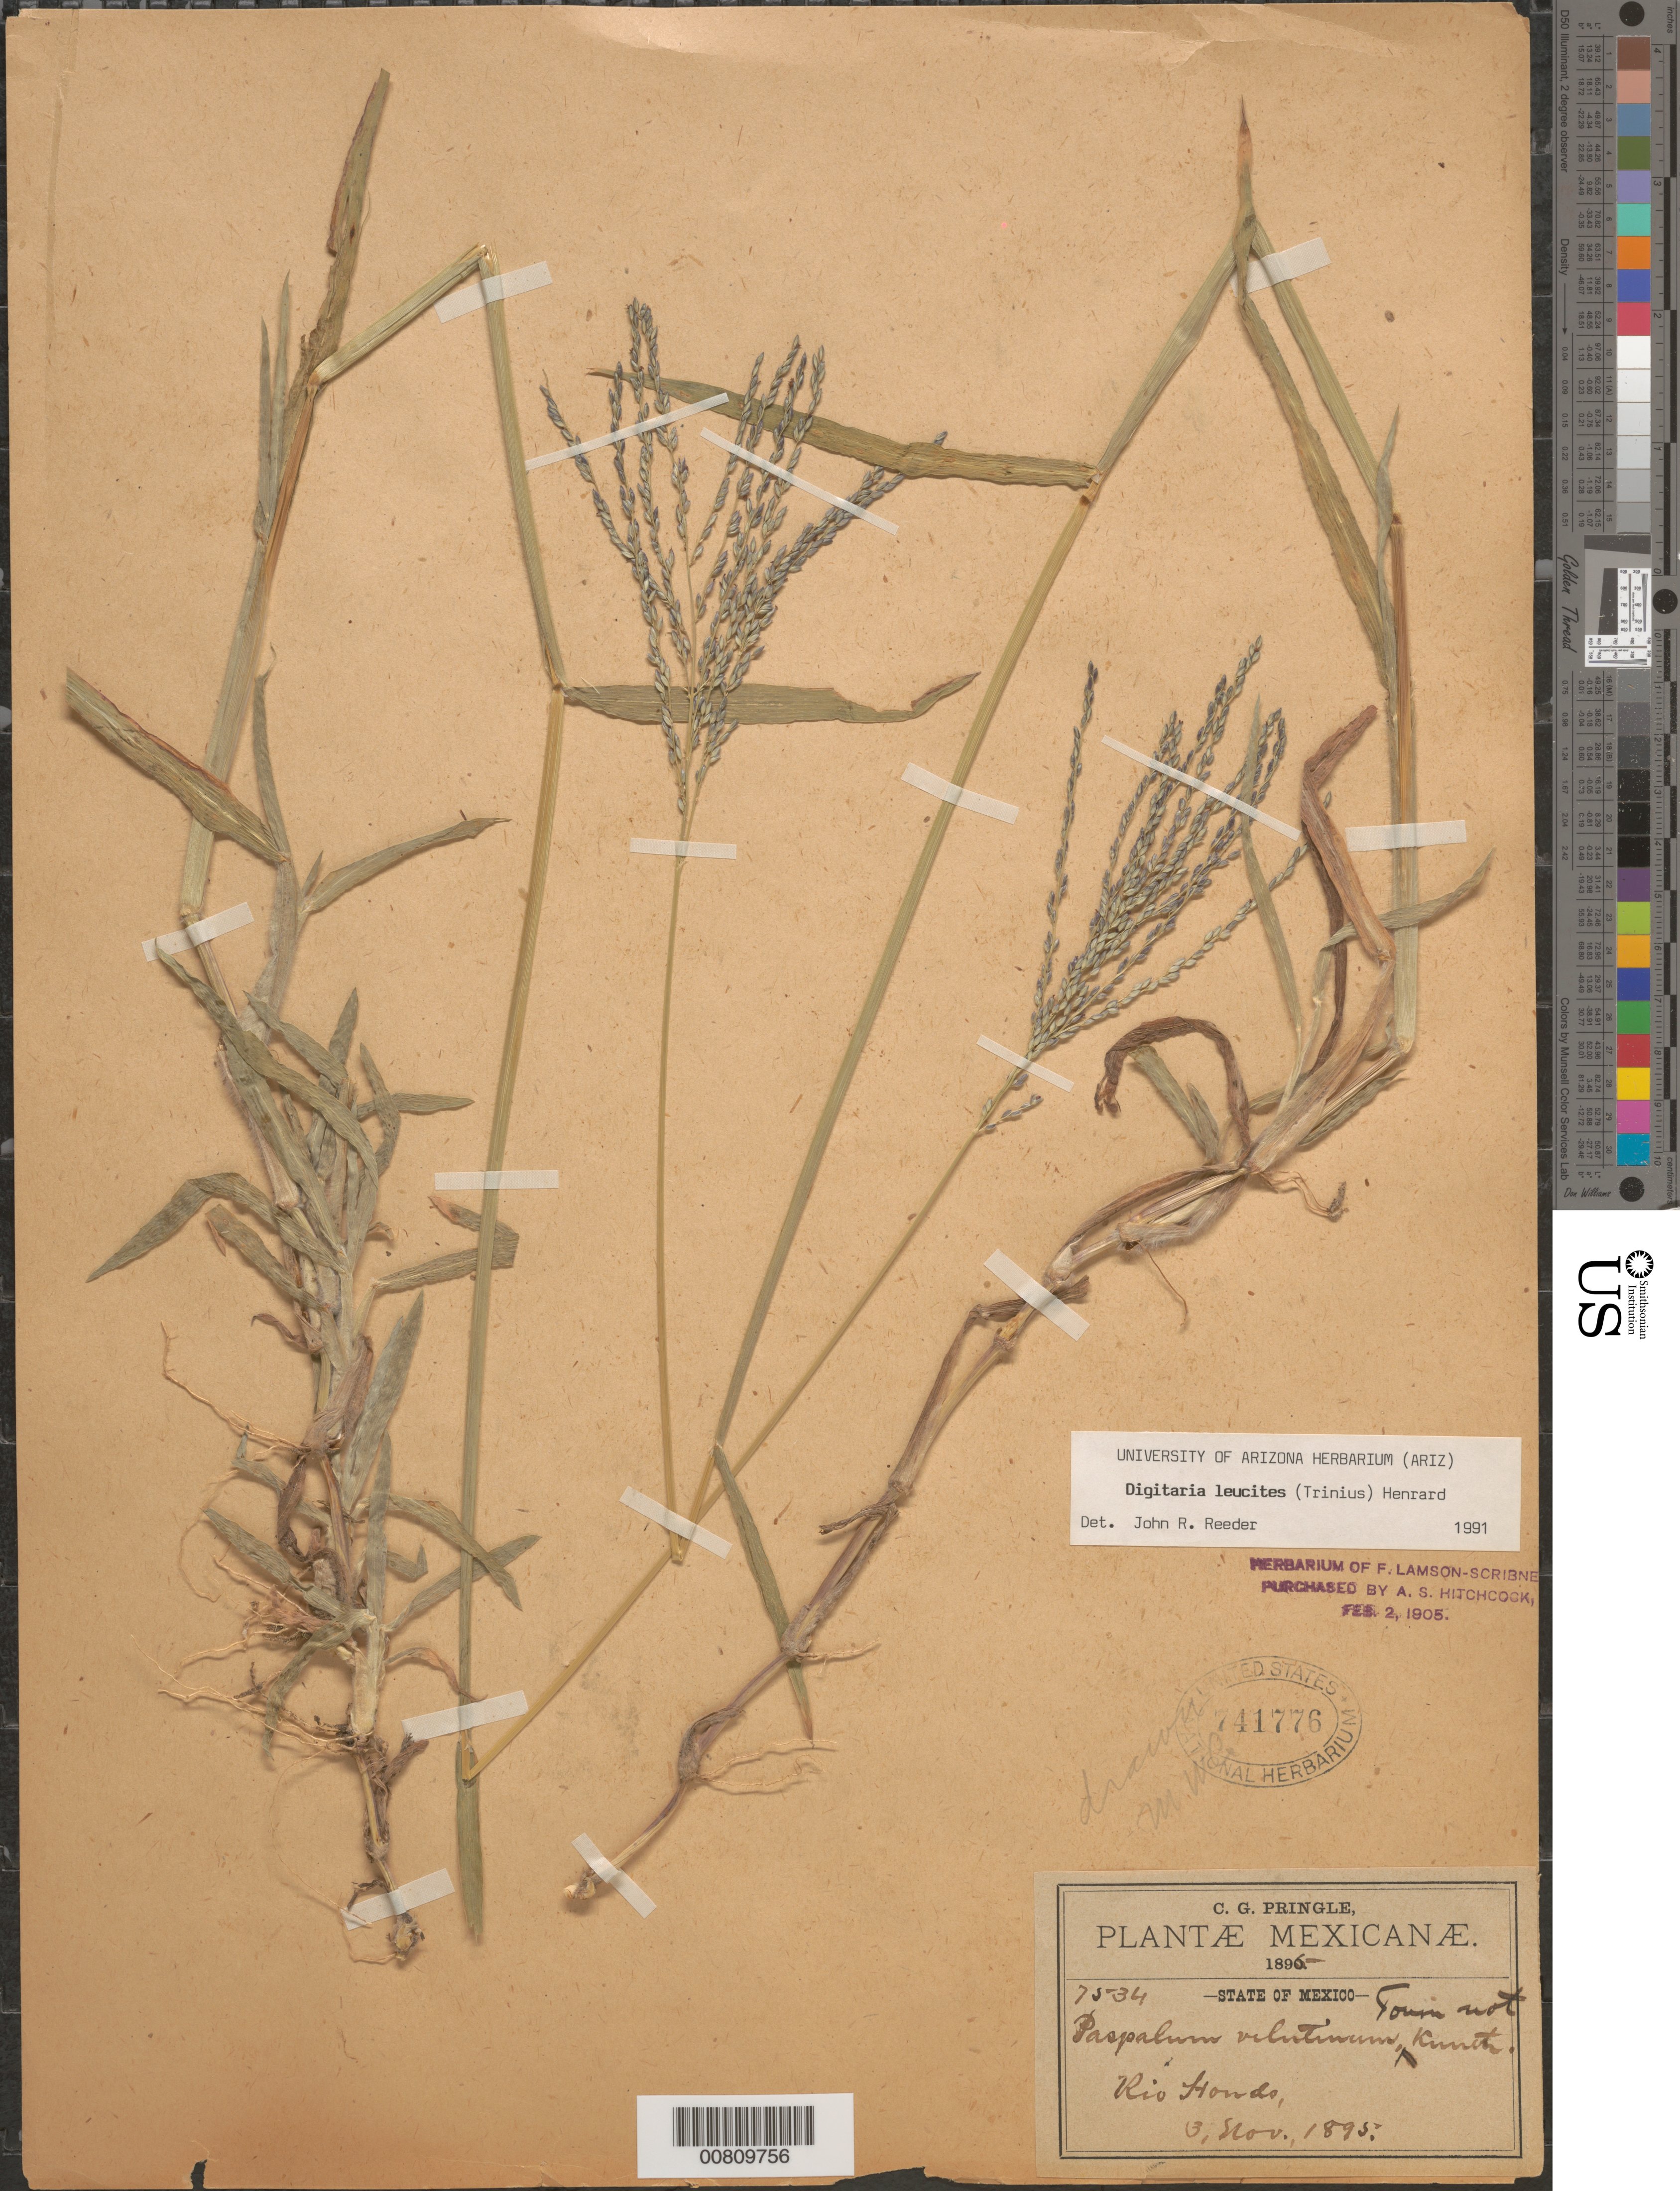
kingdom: Plantae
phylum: Tracheophyta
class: Liliopsida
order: Poales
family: Poaceae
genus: Digitaria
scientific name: Digitaria leucites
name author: (Trin.) Henr.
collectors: C. G. Pringle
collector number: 7534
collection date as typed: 03 Nov 1895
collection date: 1895-11-03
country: Mexico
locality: Rio Hondo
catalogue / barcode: US 741776